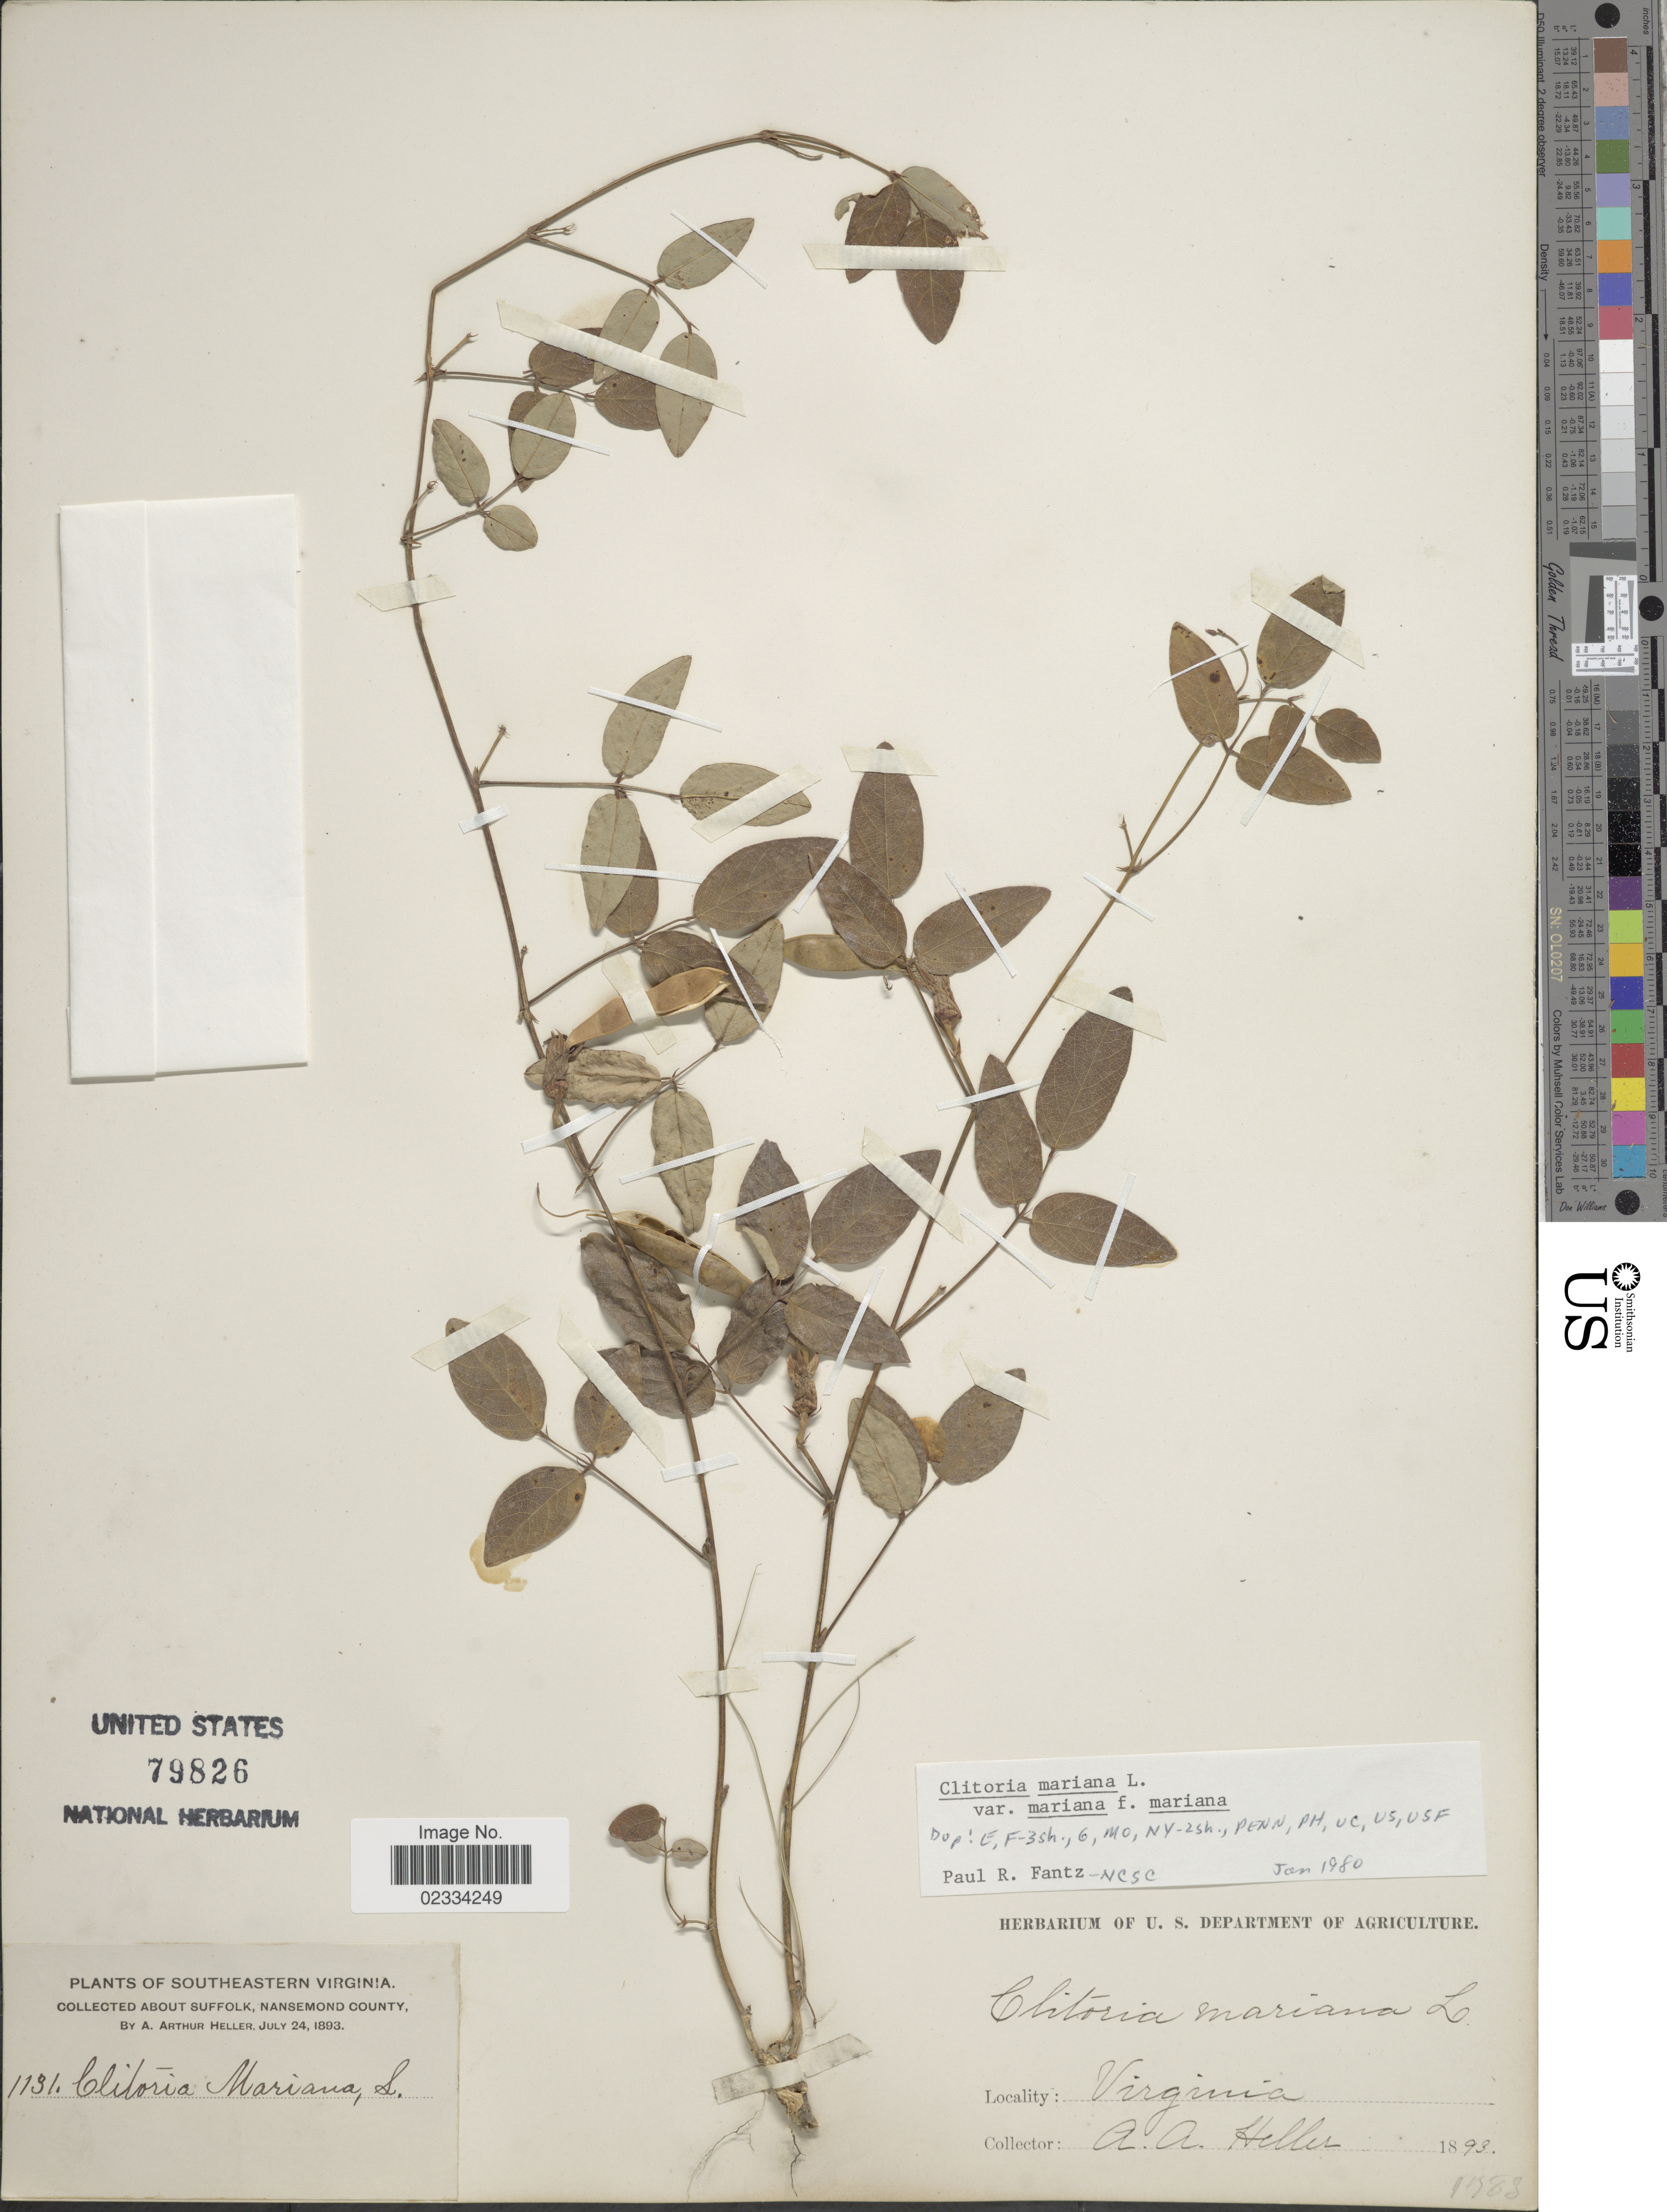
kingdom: Plantae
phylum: Tracheophyta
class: Magnoliopsida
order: Fabales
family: Fabaceae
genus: Clitoria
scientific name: Clitoria mariana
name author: L.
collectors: A. A. Heller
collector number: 1131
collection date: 1893-07-24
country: United States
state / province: Virginia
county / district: City of Suffolk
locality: Southeastern Virginia. About Suffolk, Nansemond County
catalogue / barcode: US 79826